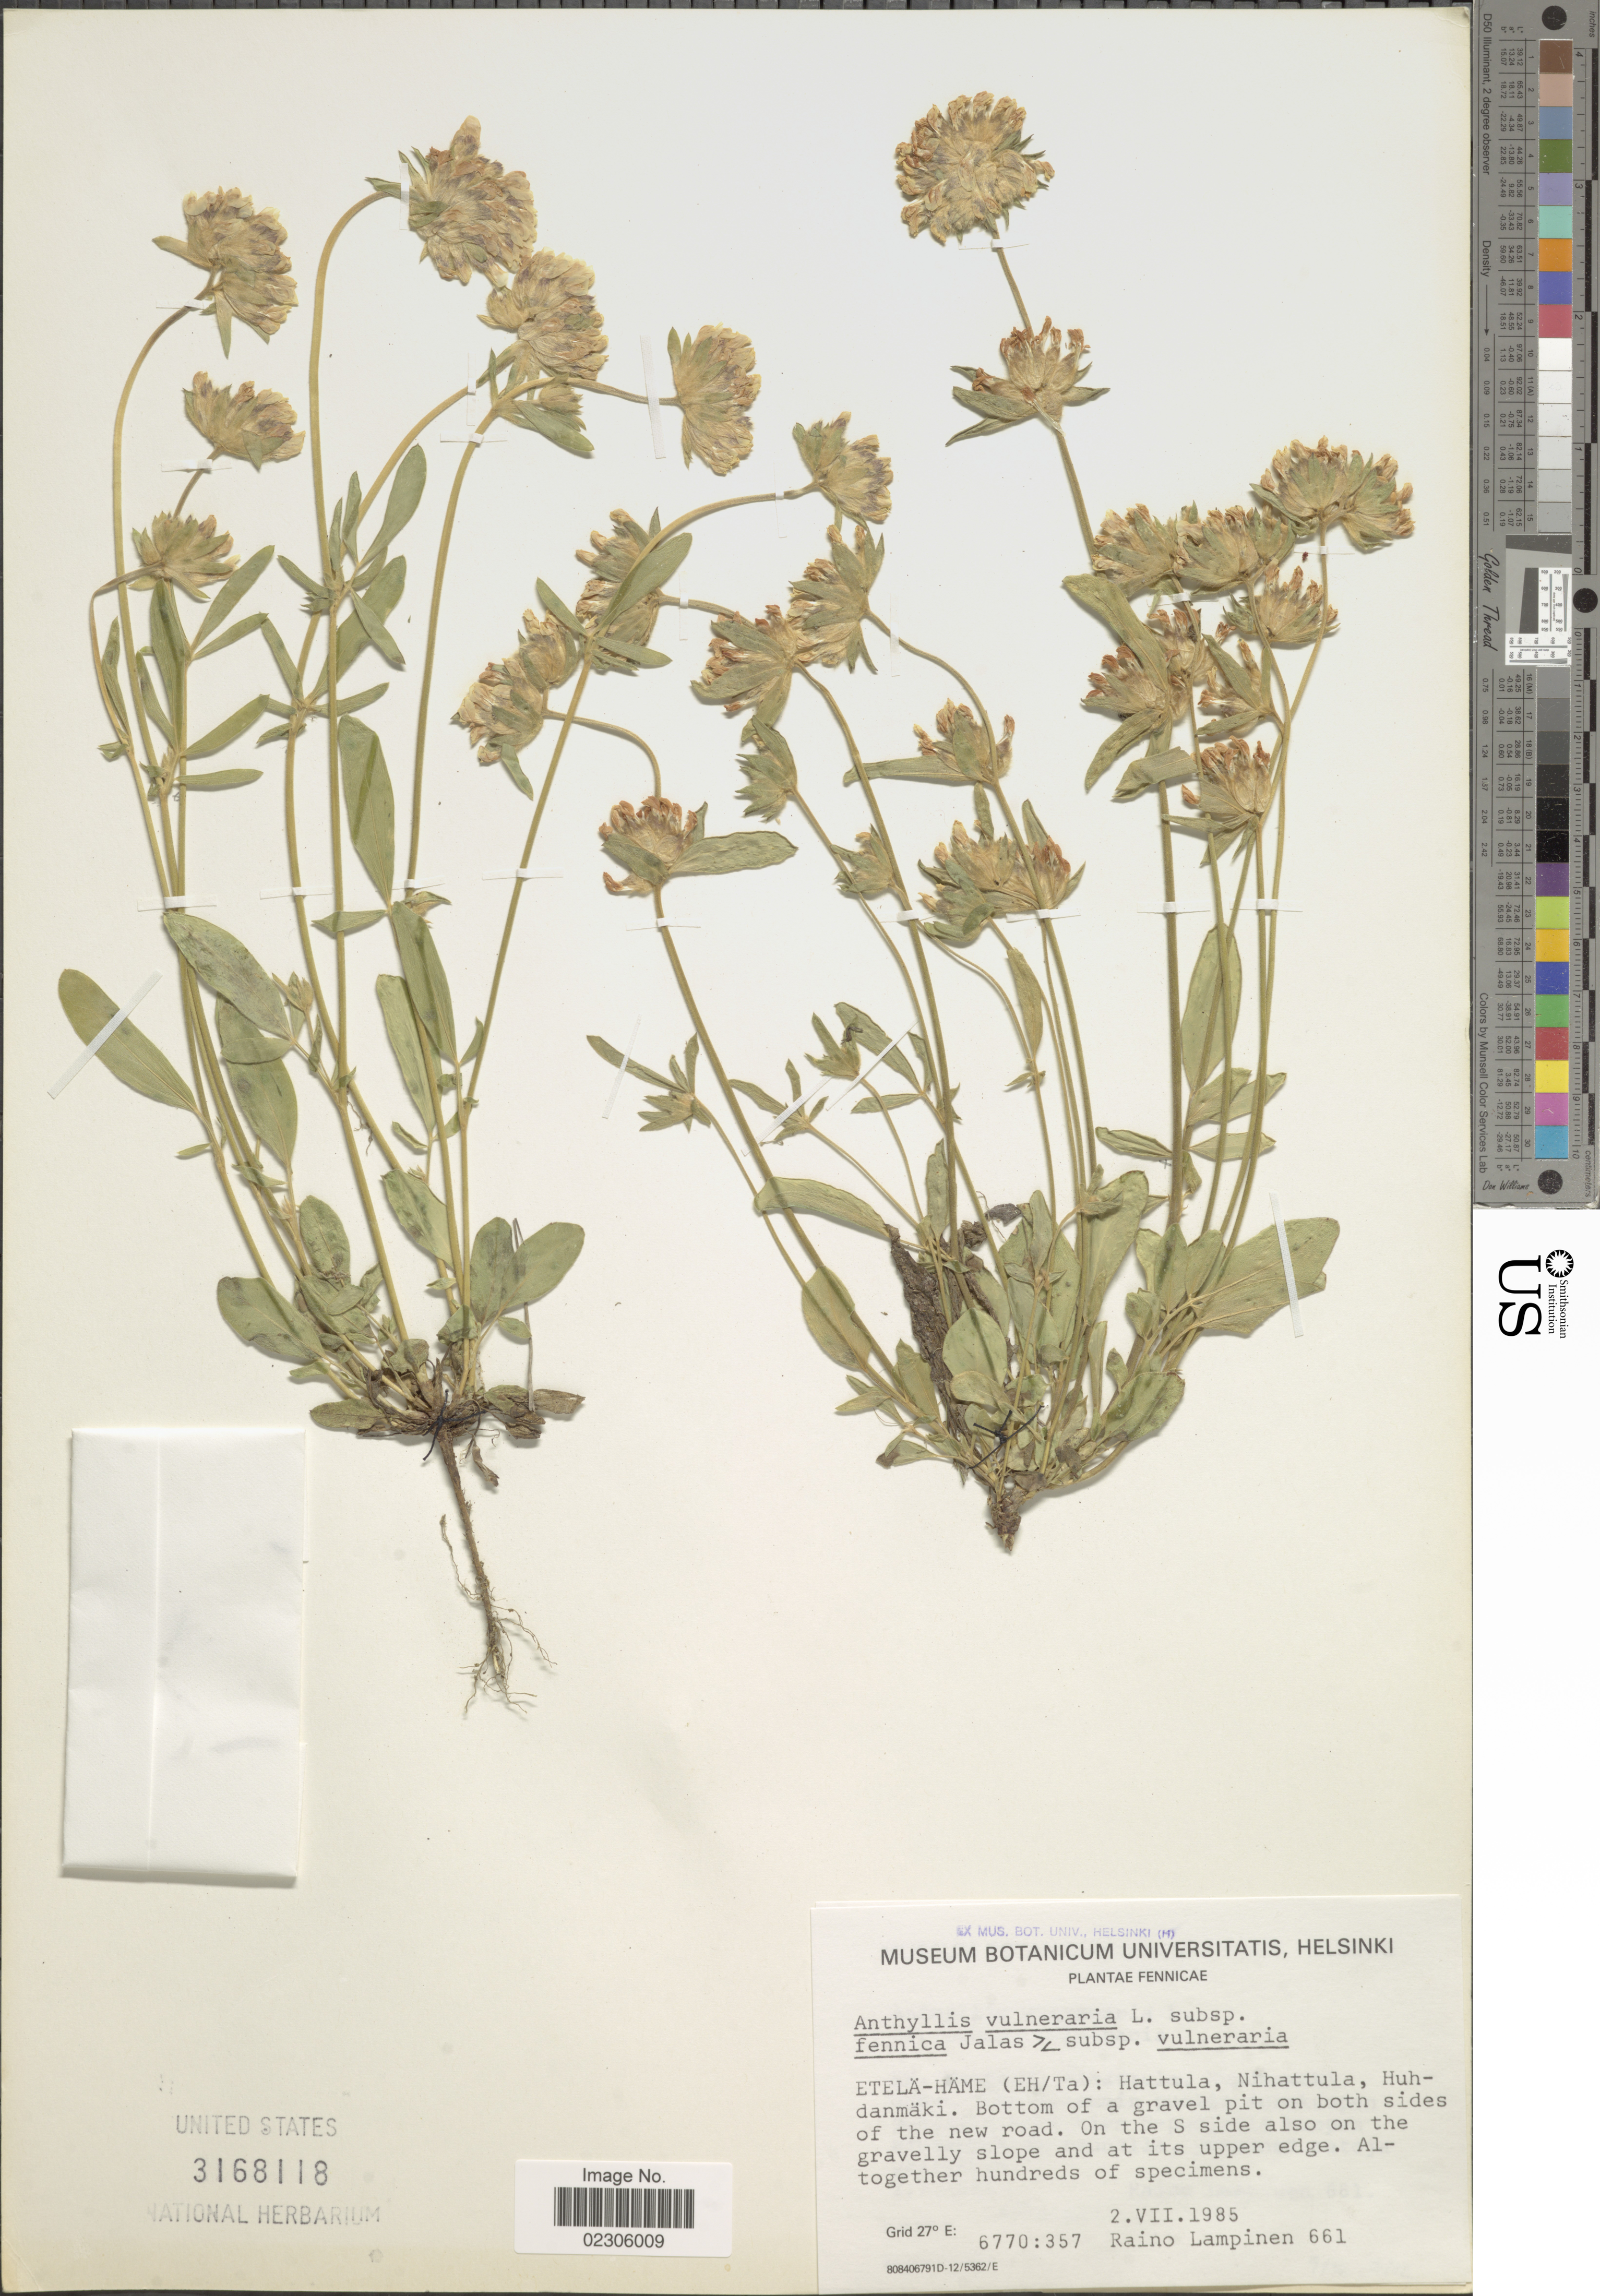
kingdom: Plantae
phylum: Tracheophyta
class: Magnoliopsida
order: Fabales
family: Fabaceae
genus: Anthyllis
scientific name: Anthyllis vulneraria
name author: L.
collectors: R. Lampinen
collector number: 661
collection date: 1985-07-02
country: Finland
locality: Fennicae, Etela-Hame (Eh/Ta), Hattula, Nihattula, Huhdanmaki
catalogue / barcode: US 3168118